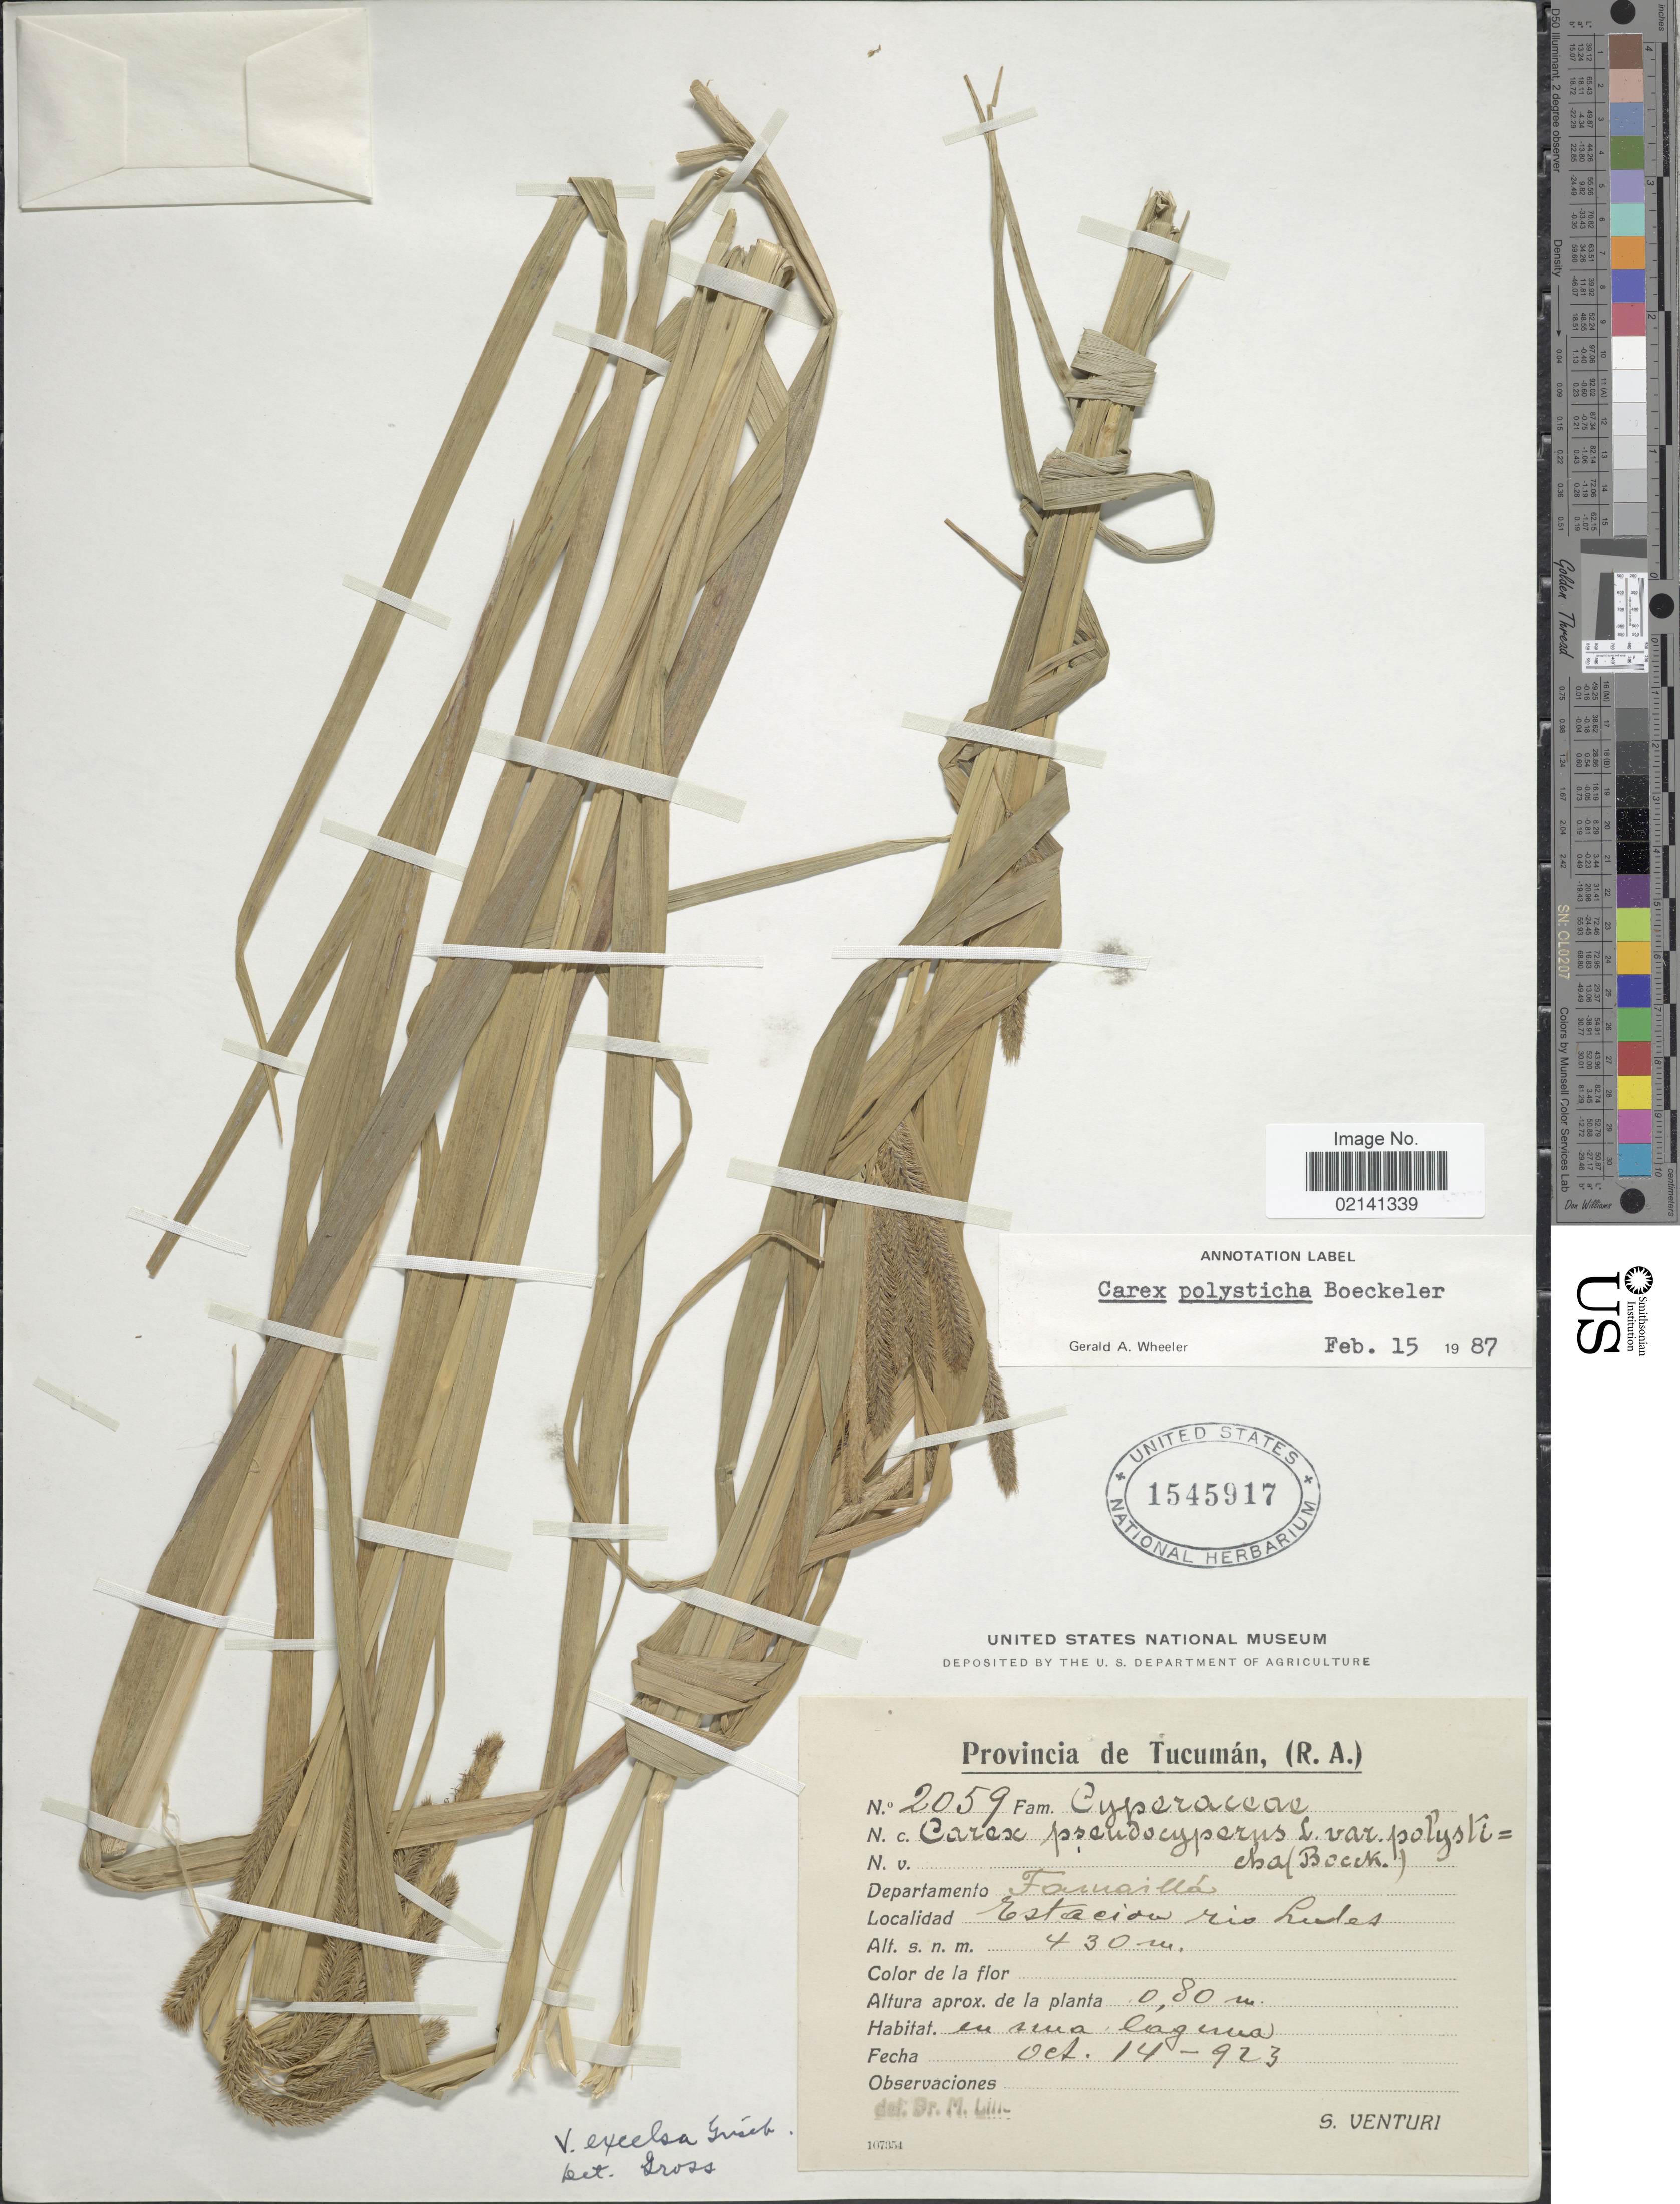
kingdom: Plantae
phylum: Tracheophyta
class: Liliopsida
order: Poales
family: Cyperaceae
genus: Carex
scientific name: Carex polysticha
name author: Boeckeler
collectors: S. Venturi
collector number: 2059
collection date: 1923-10-14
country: Argentina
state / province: Tucuman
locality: (R.A.), Departamento Famaillá, Estacion rio Lules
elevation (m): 430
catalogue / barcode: US 1545917